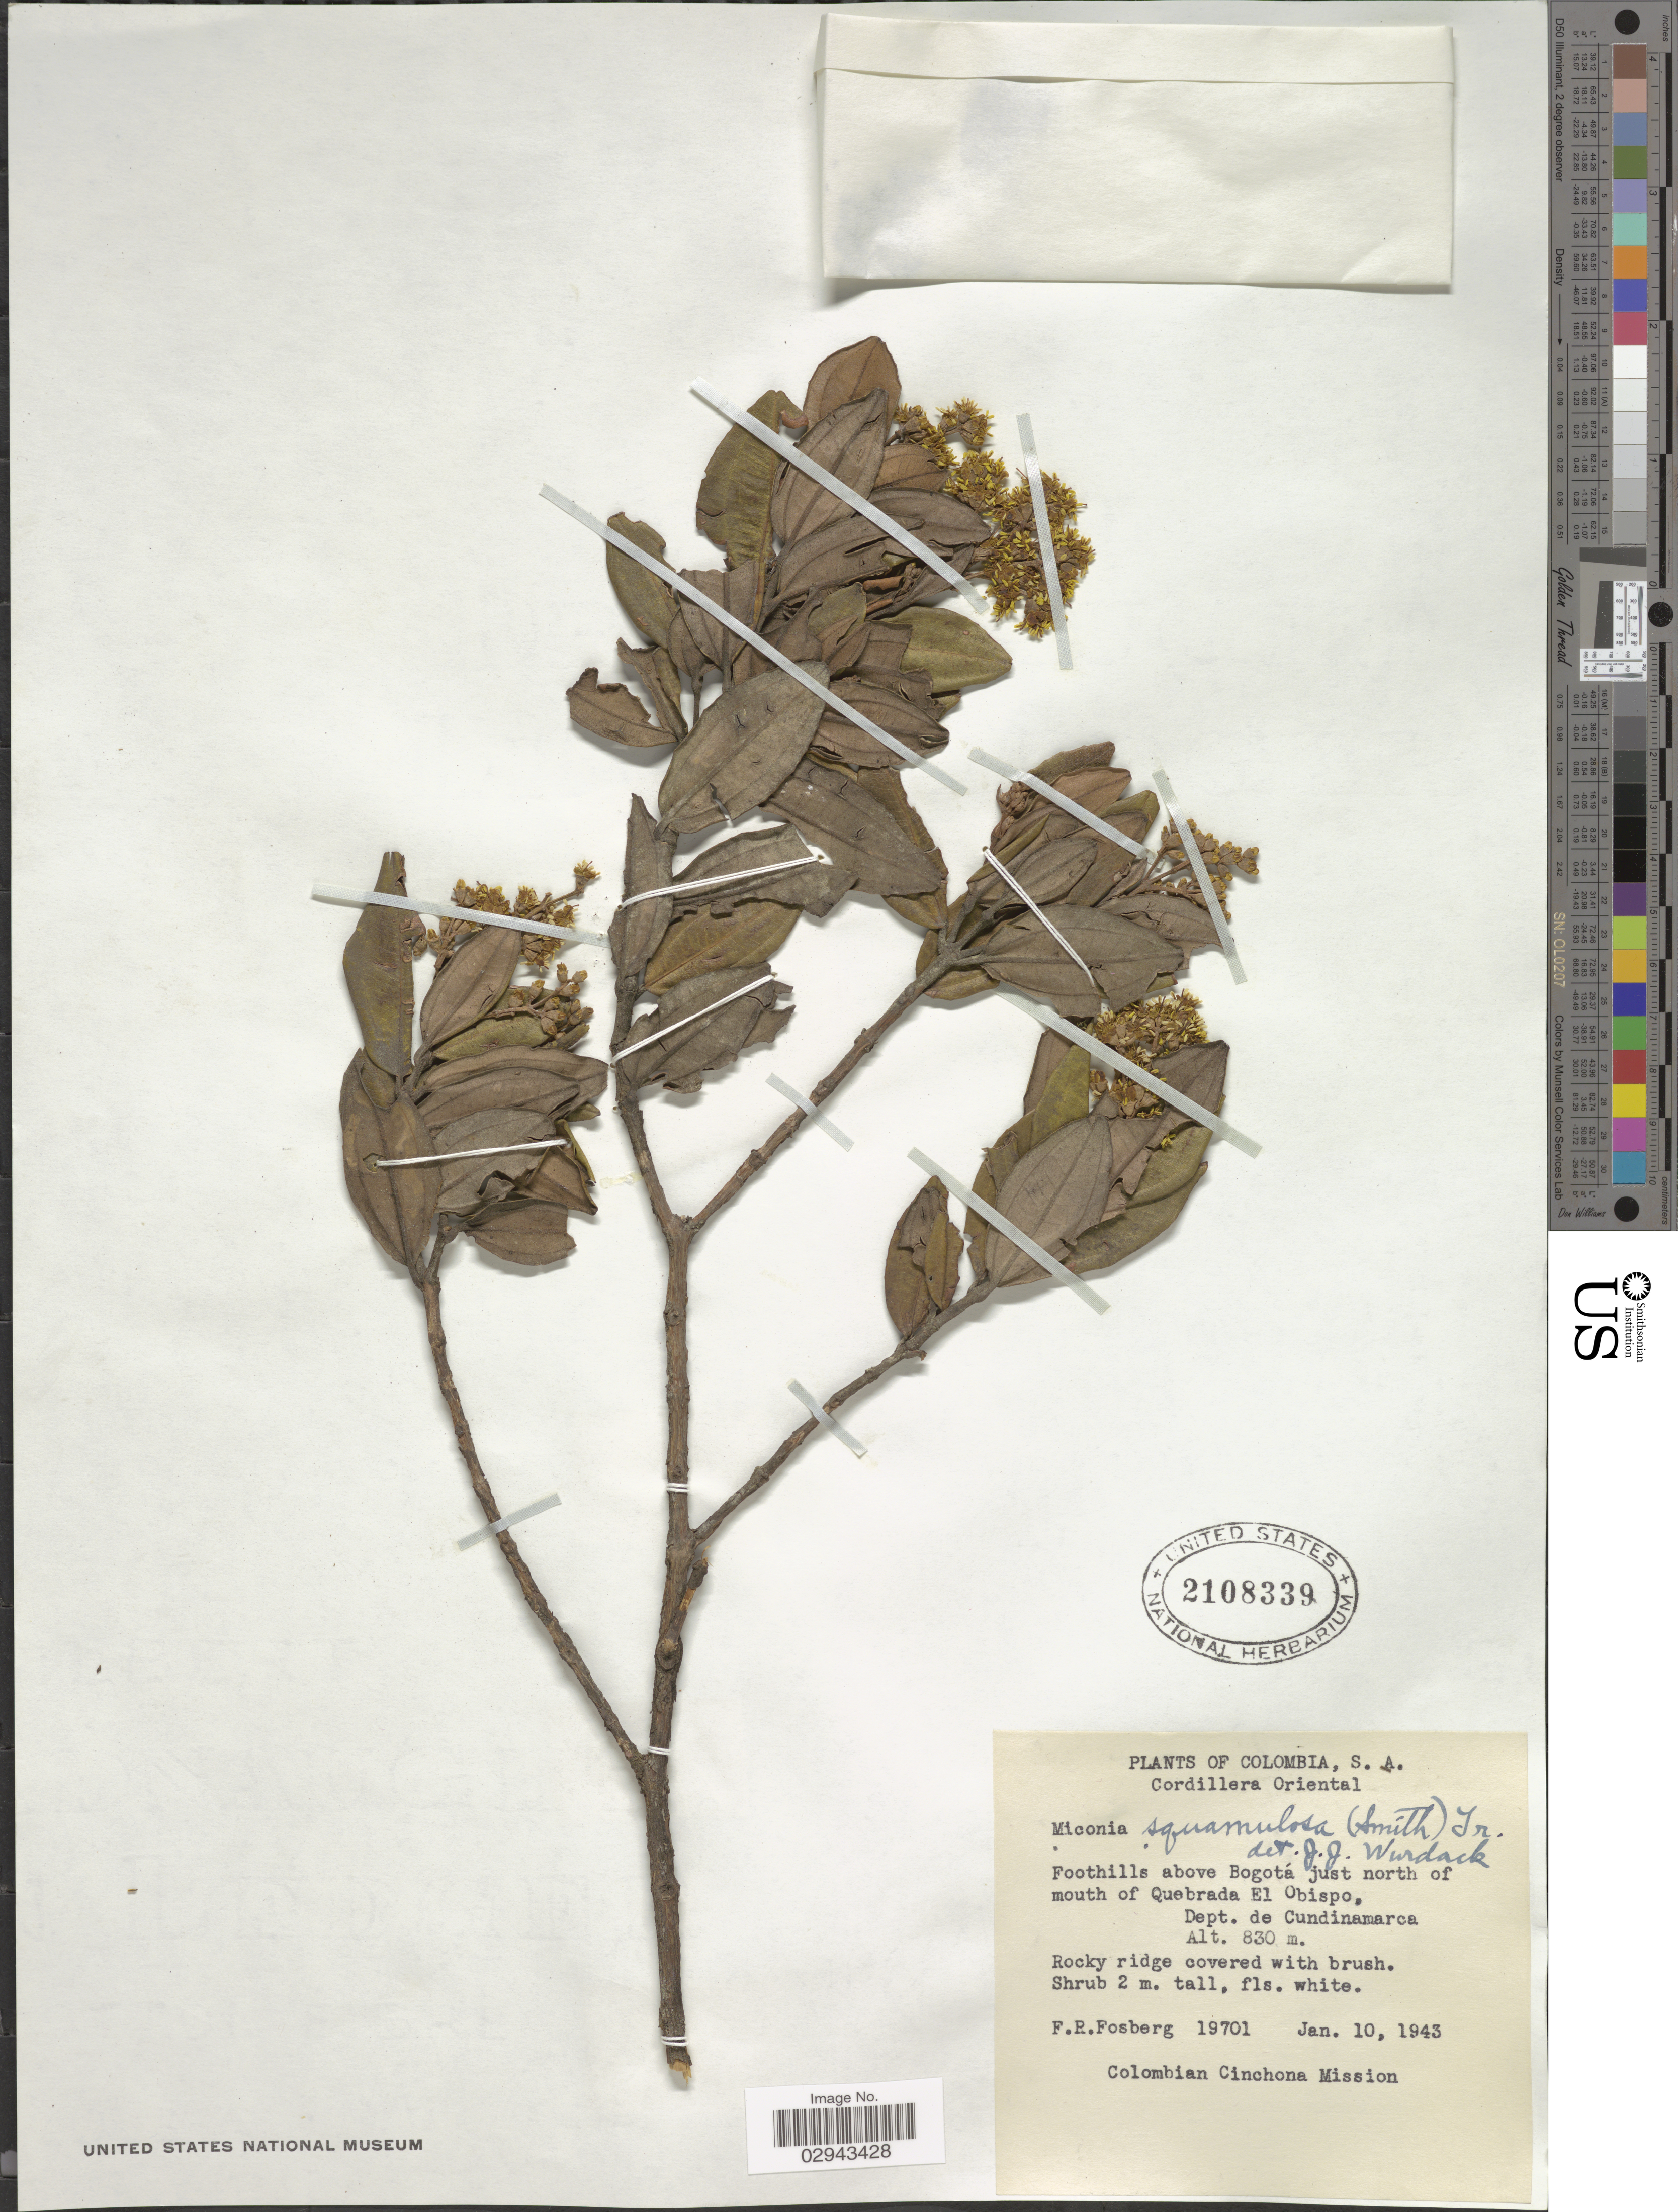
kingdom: Plantae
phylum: Tracheophyta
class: Magnoliopsida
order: Myrtales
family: Melastomataceae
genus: Miconia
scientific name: Miconia squamulosa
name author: (Sm.) Triana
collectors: F. R. Fosberg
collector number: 19701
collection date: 1943-01-10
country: Colombia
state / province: Cundinamarca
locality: Cordillera Oriental. Foothills above Bogotá just north of mouth of Quebrada El Obispo, Dept. de Cundinamarca.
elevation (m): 830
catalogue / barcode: US 2108339